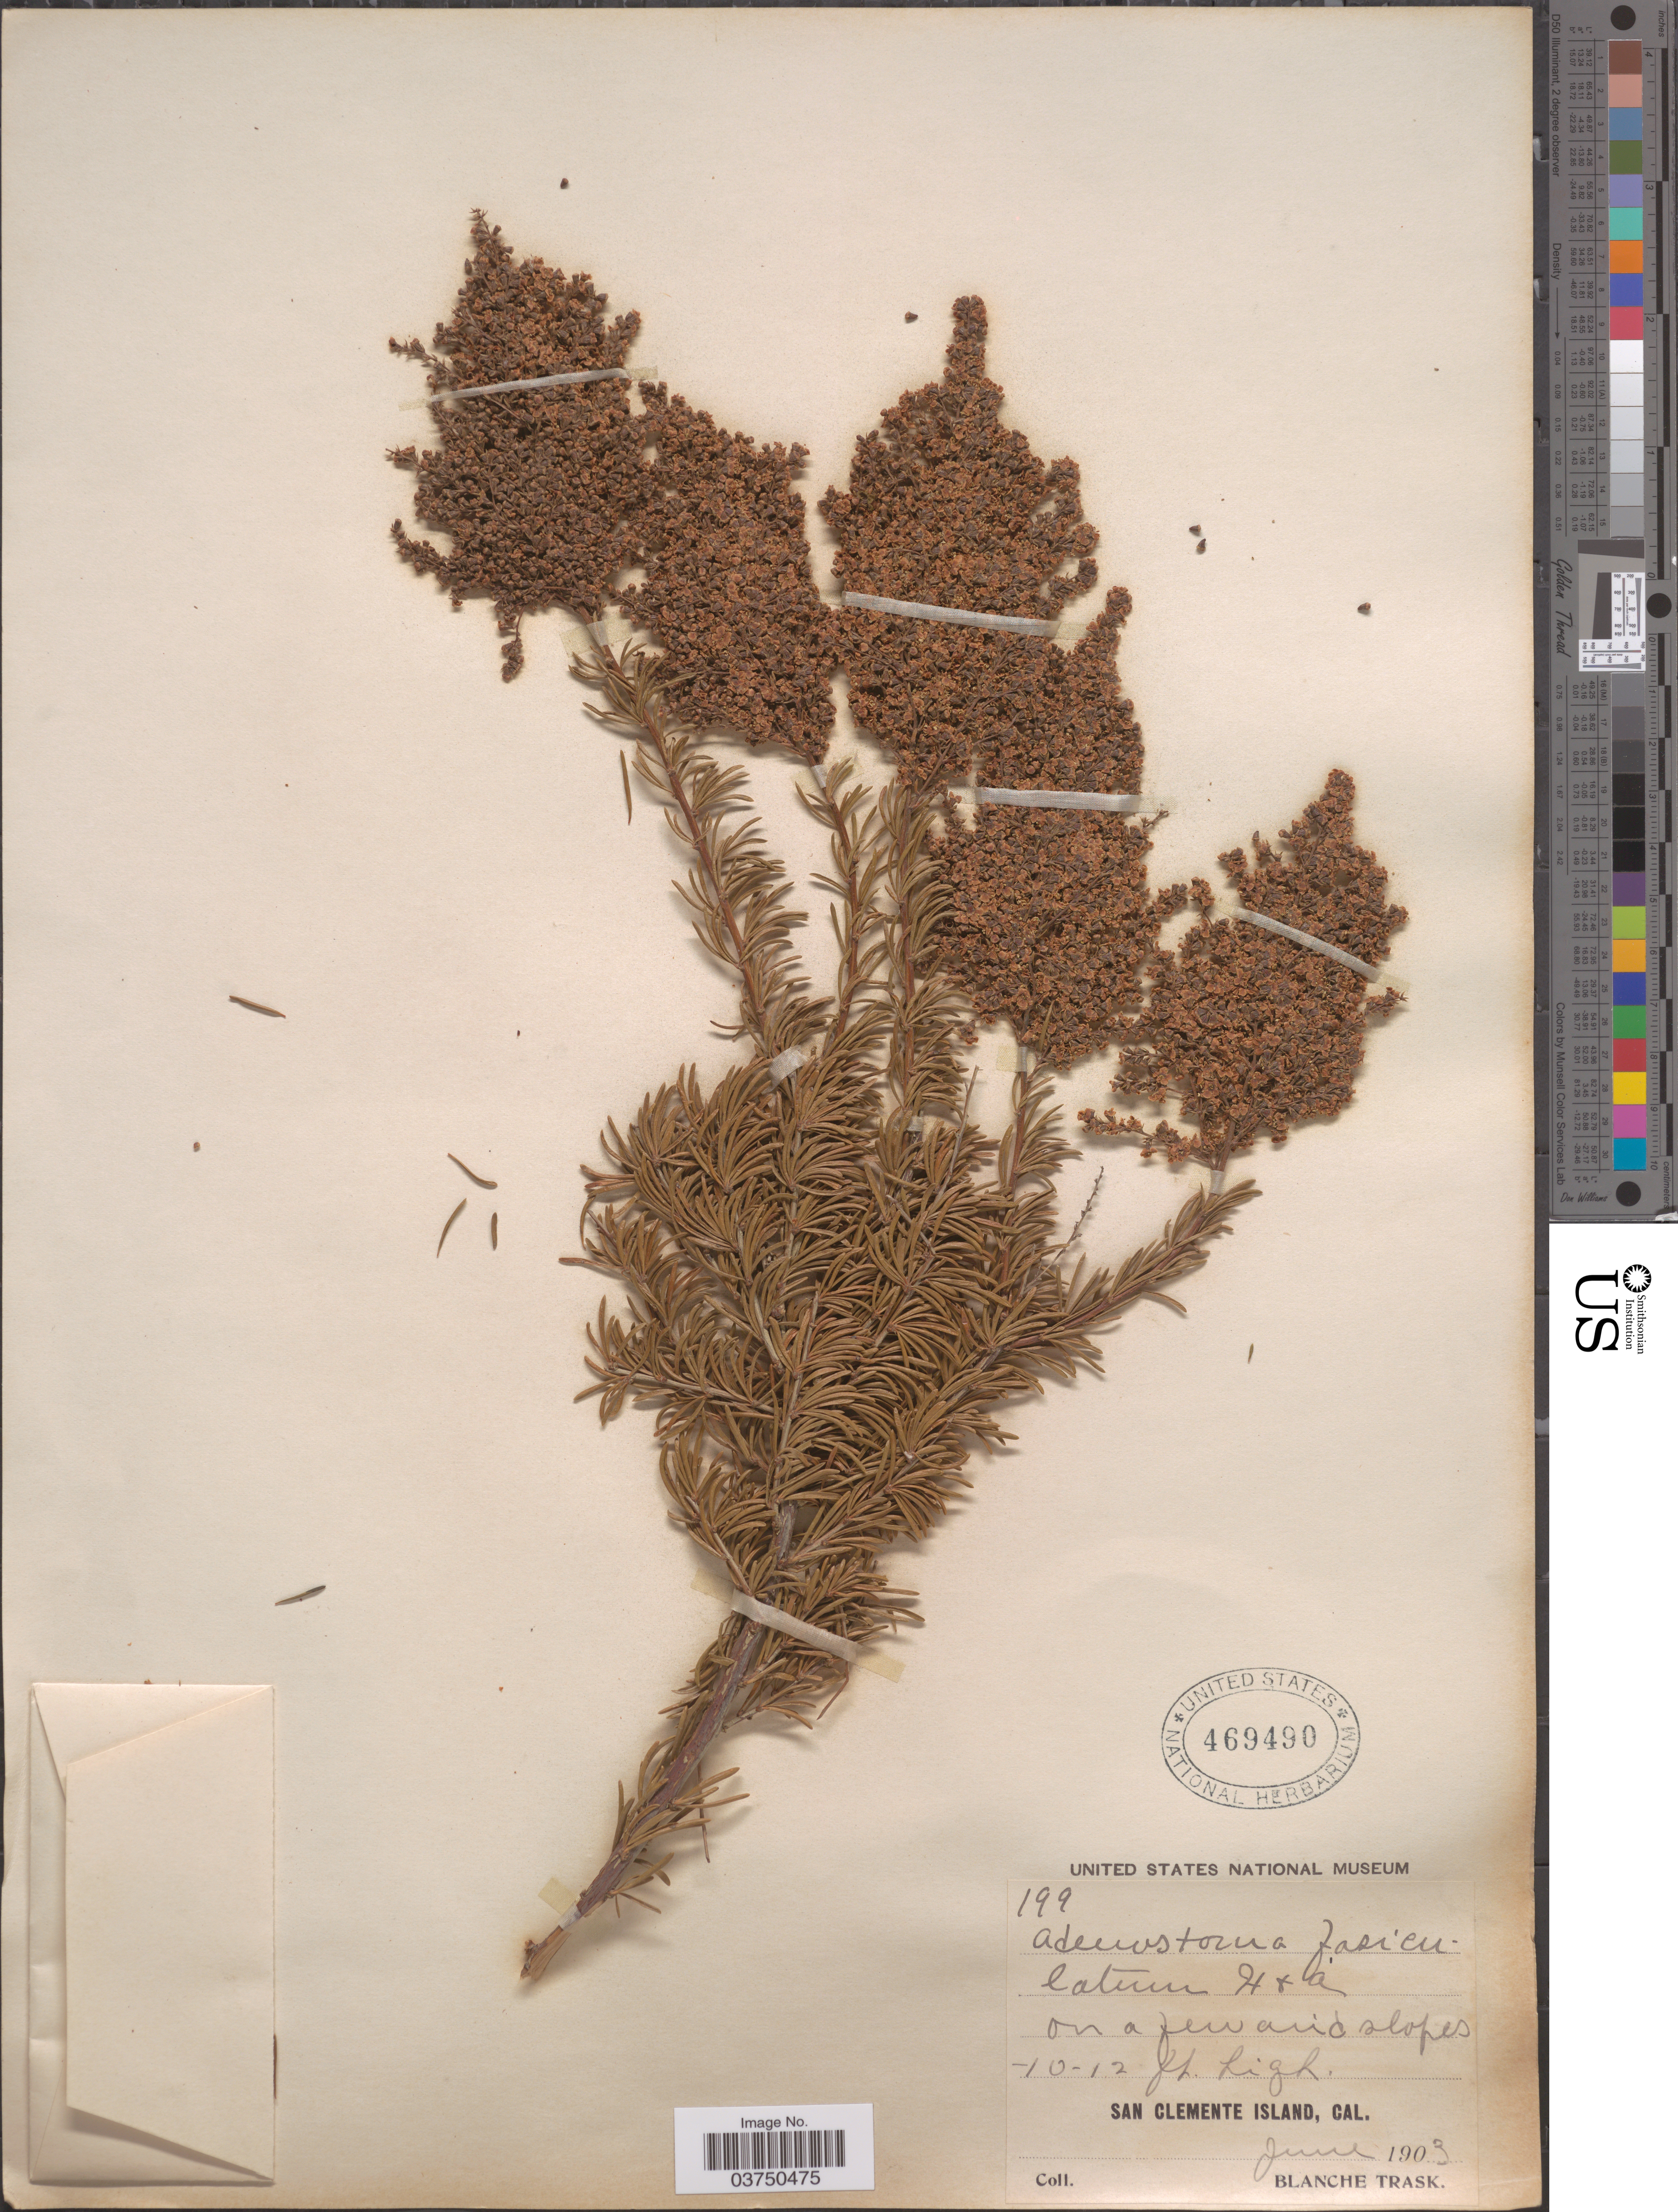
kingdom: Plantae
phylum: Tracheophyta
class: Magnoliopsida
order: Rosales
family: Rosaceae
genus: Adenostoma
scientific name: Adenostoma fasciculatum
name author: Hook. & Arn.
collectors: B. Trask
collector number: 199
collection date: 1903-06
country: United States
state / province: California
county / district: Los Angeles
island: San Clemente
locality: San Clemente Island.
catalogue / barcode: US 469490